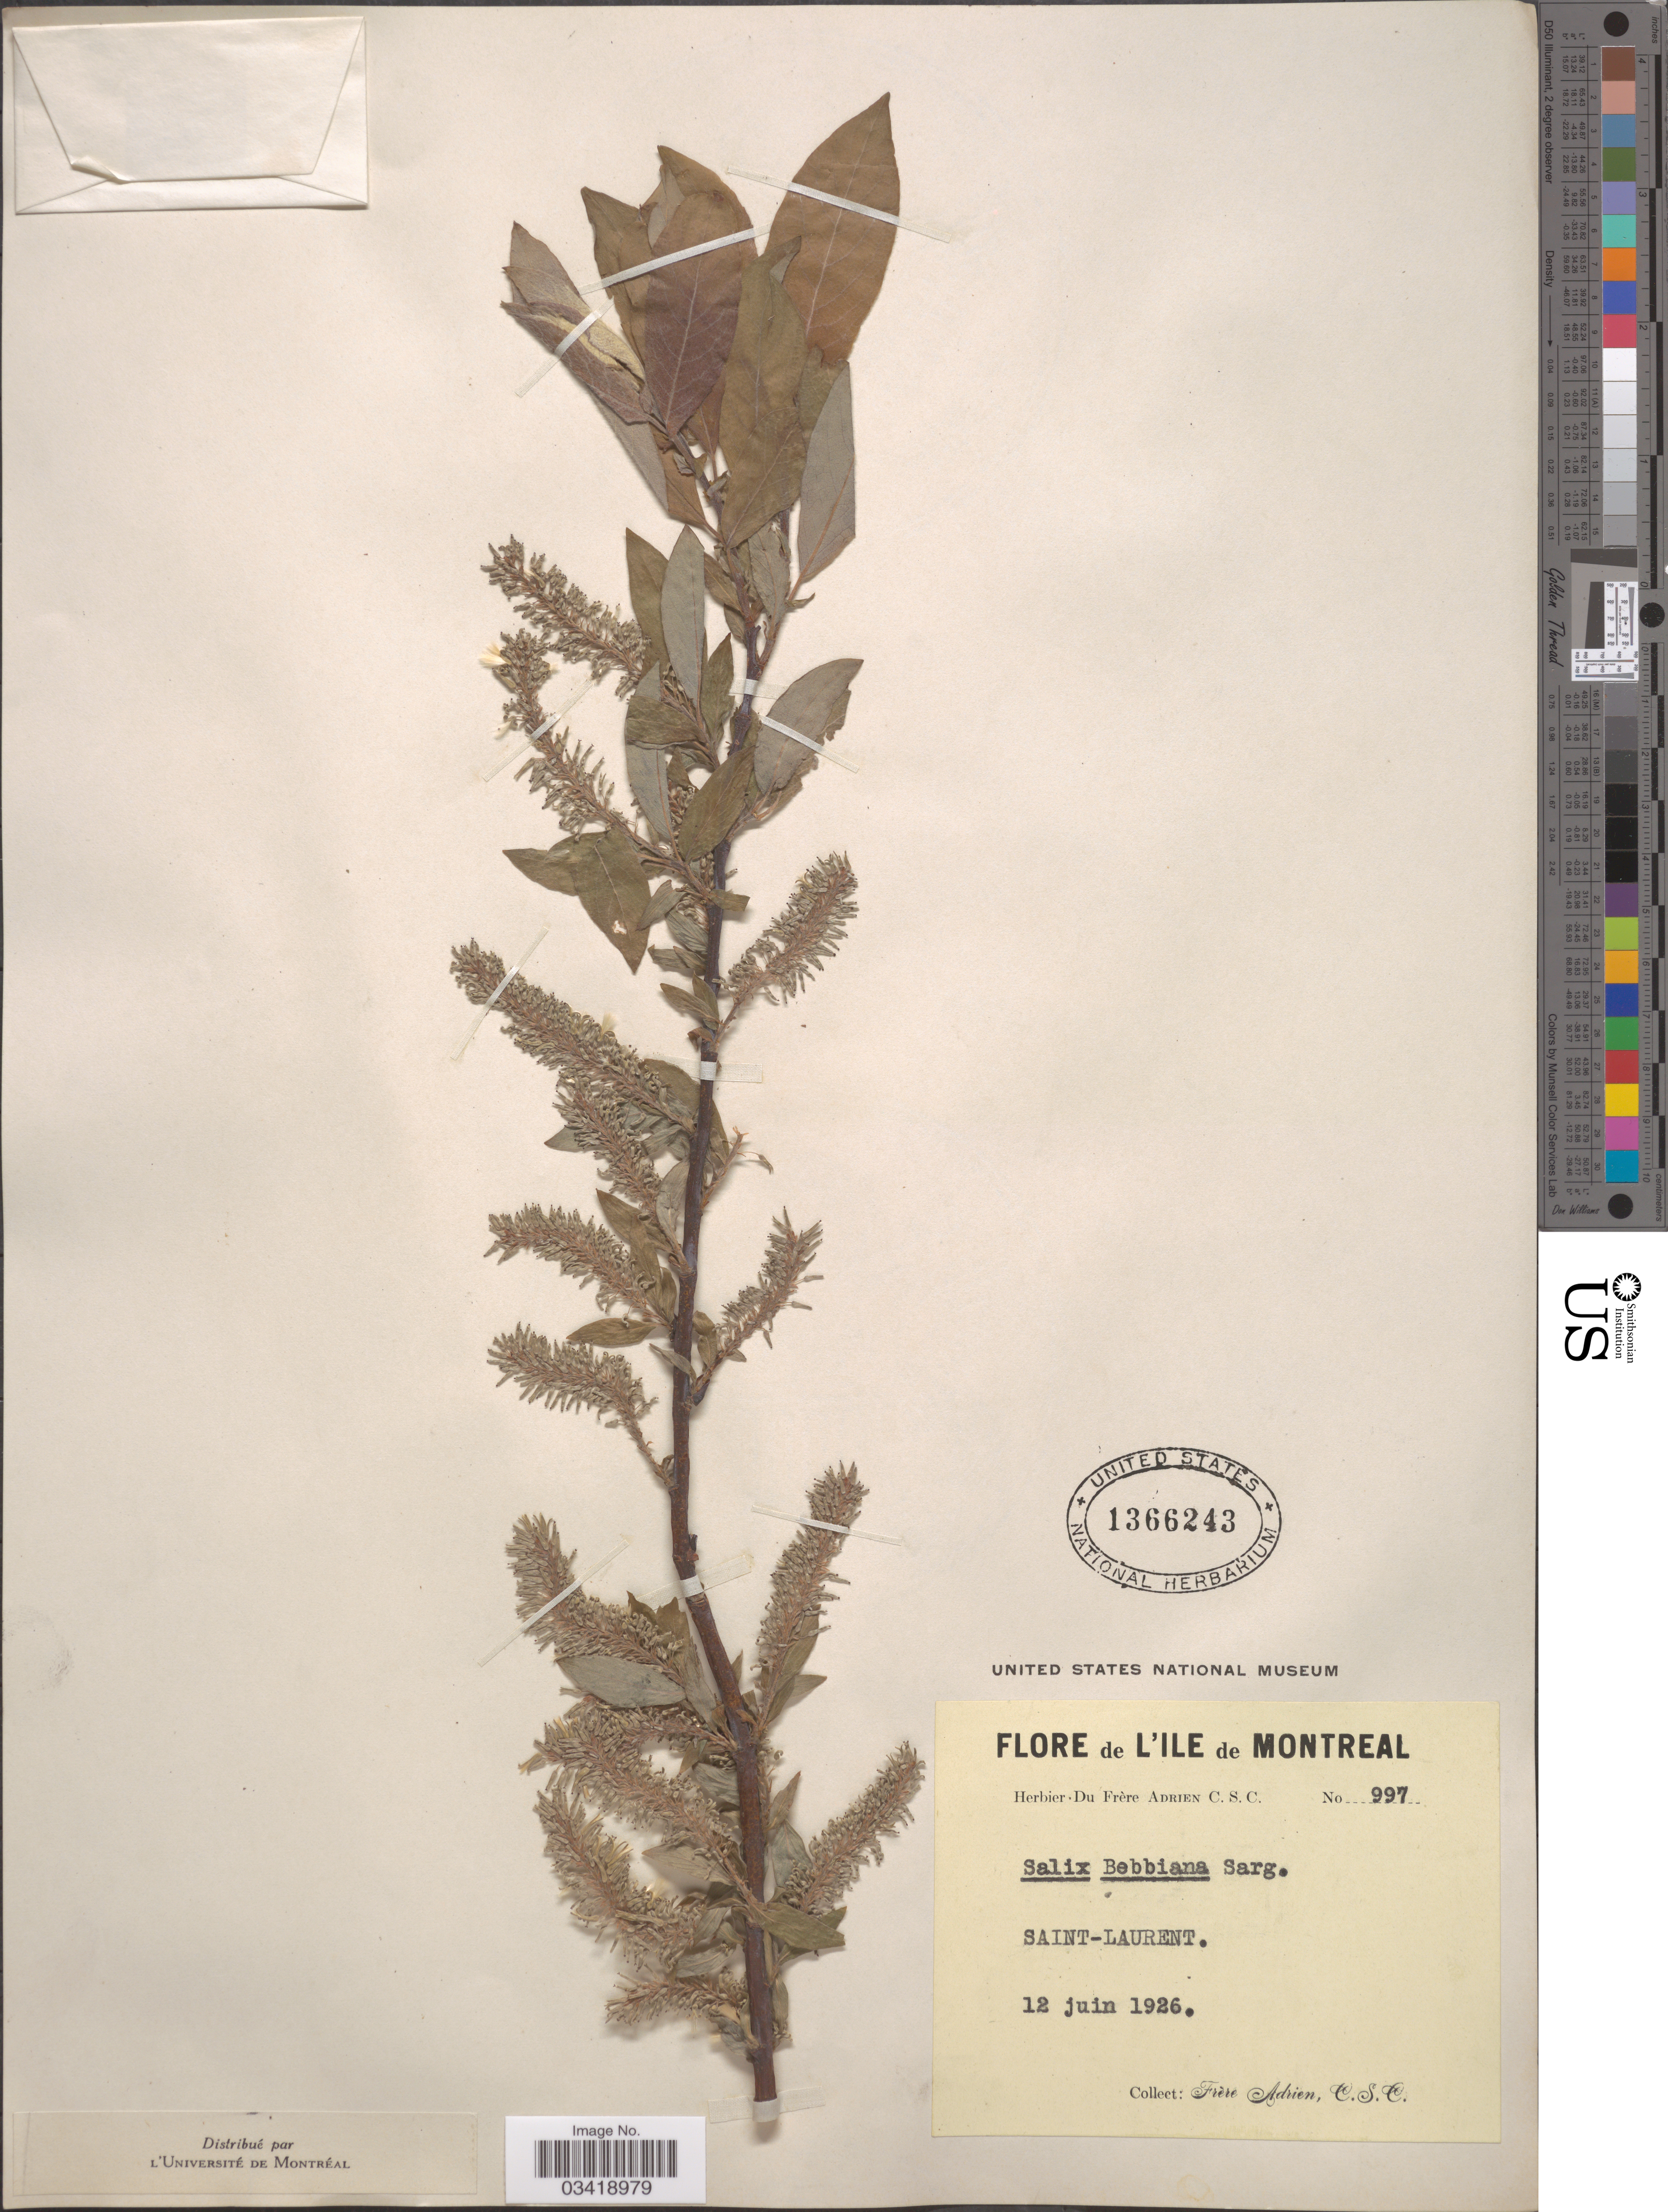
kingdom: Plantae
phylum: Tracheophyta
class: Magnoliopsida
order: Malpighiales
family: Salicaceae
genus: Salix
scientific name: Salix bebbiana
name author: Sarg.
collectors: F. Adrien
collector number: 997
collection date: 1926-06-12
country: Canada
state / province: Quebec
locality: L'ile de Montreal. Saint-Laurent.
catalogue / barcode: US 1366243